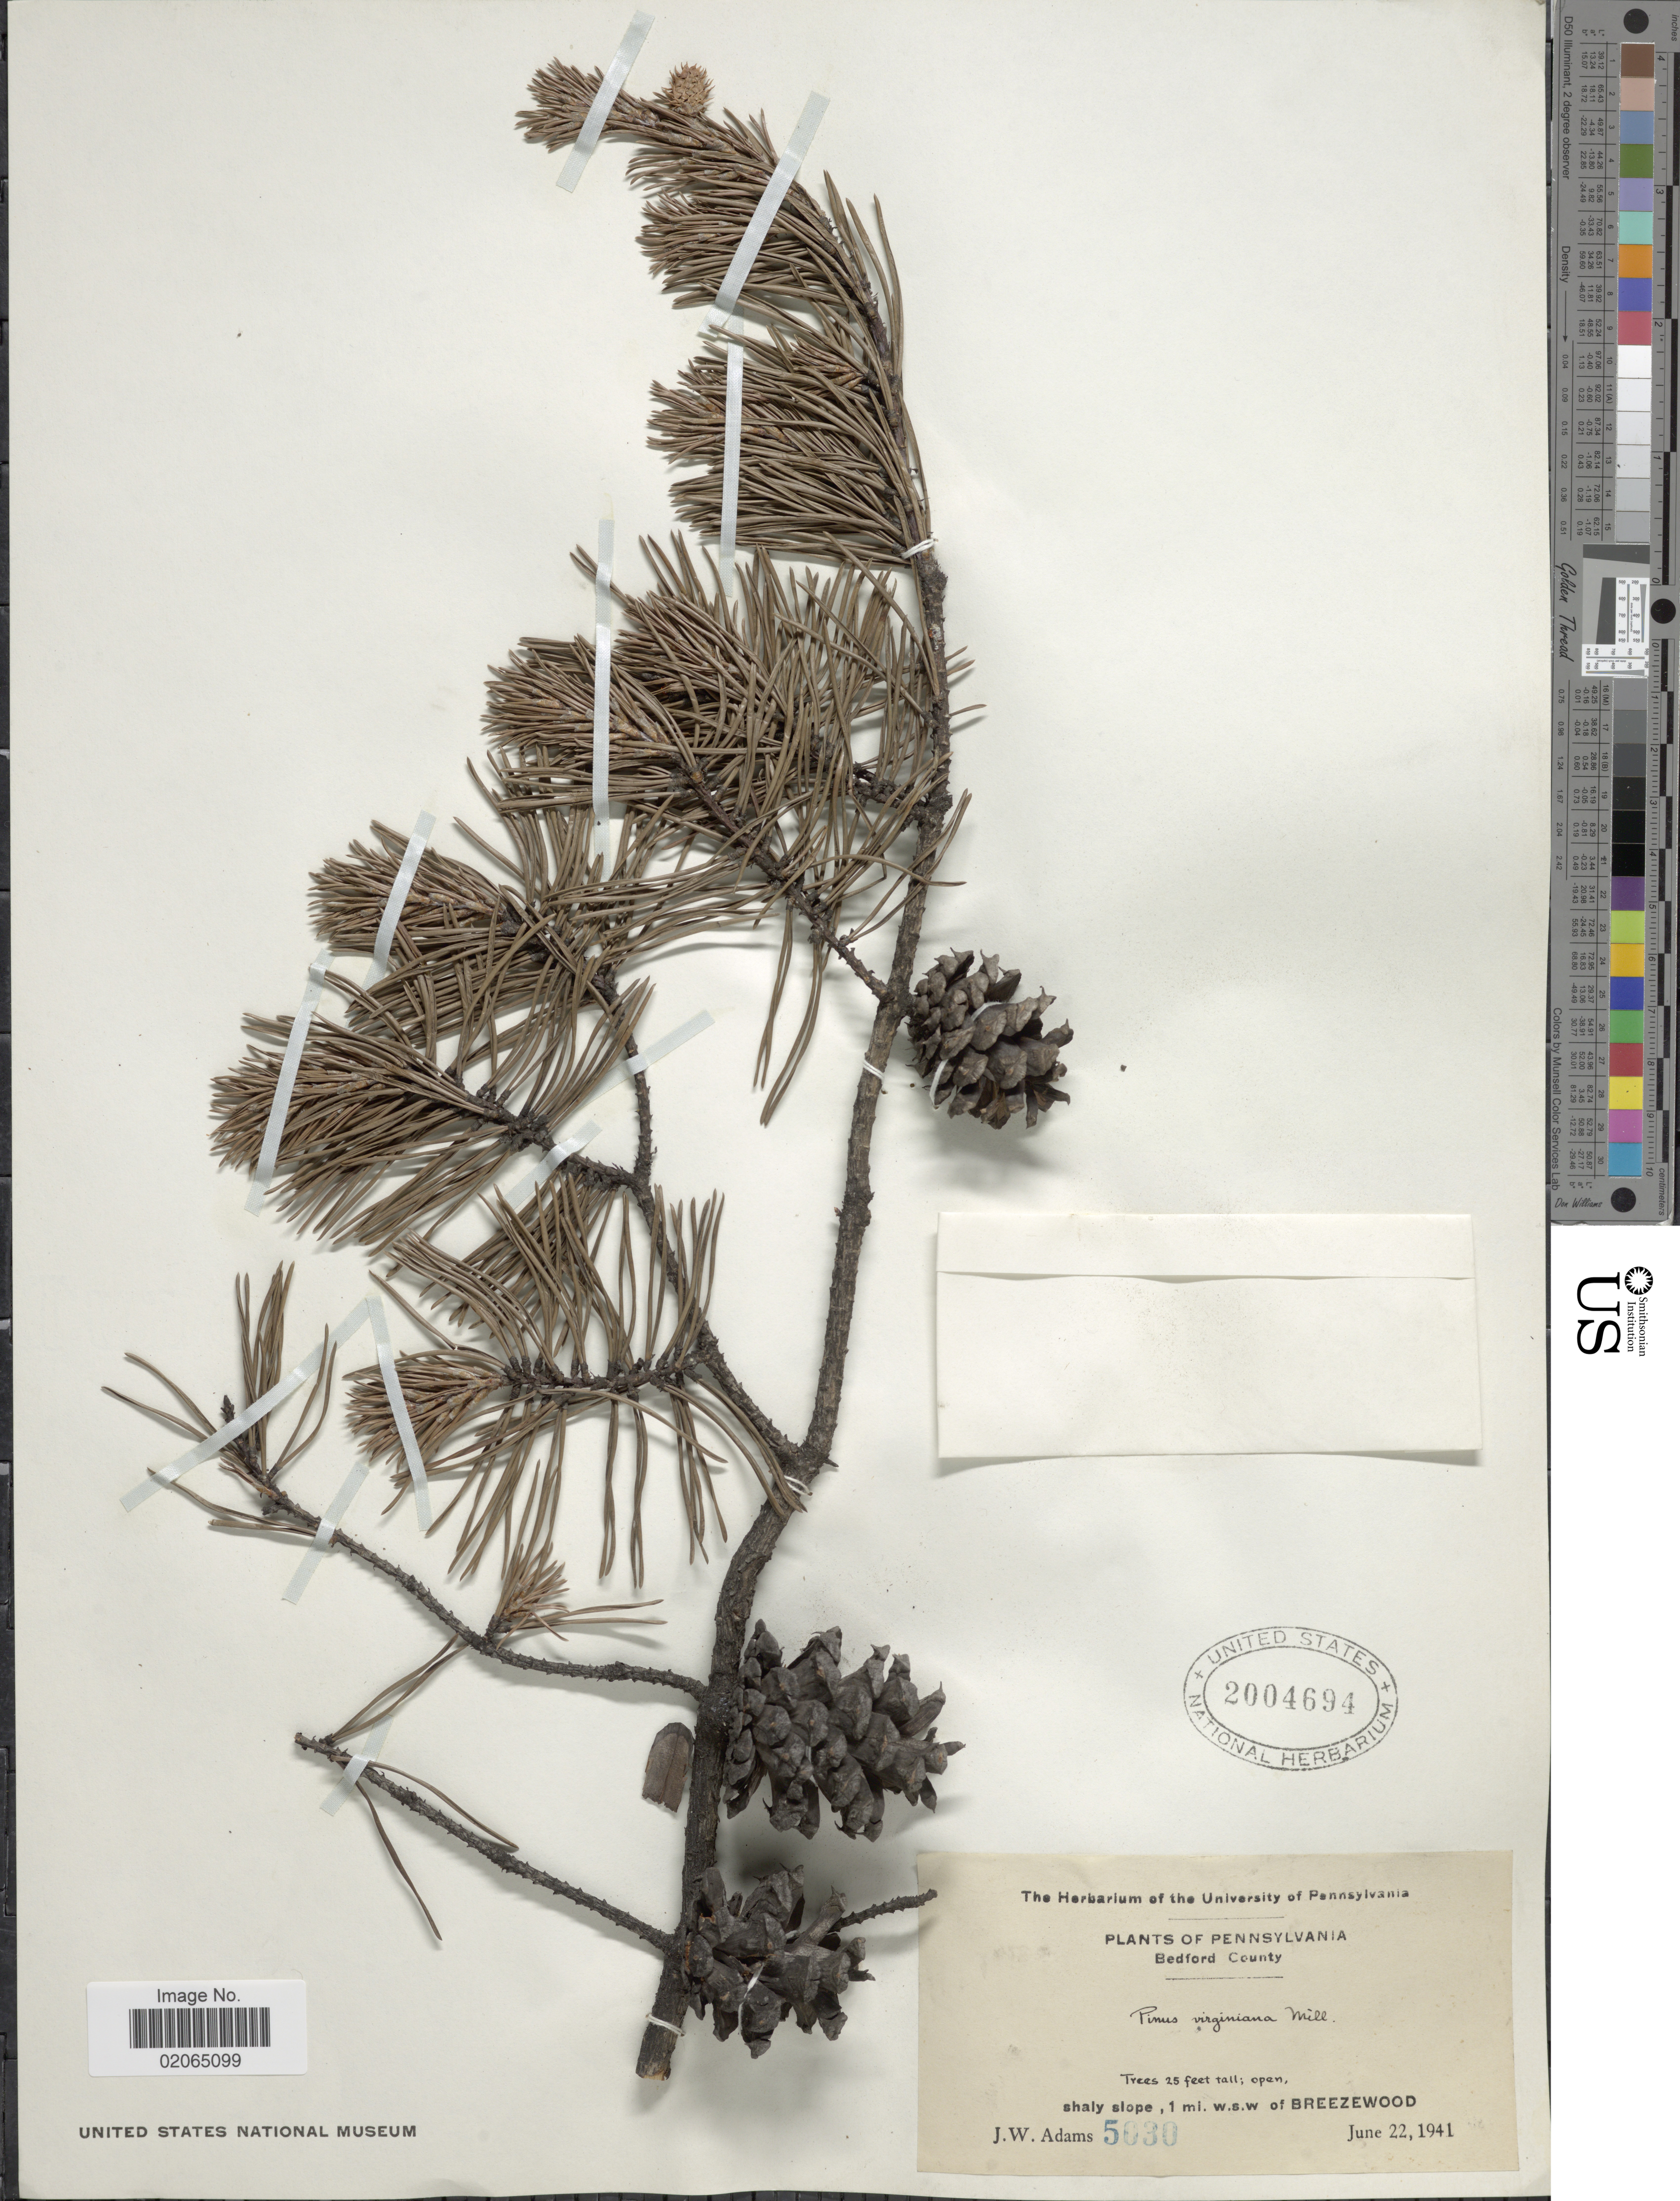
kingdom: Plantae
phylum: Tracheophyta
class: Pinopsida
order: Pinales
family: Pinaceae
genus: Pinus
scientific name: Pinus virginiana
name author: Mill.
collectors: J. Adams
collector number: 5630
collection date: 1941-06-22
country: United States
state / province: Pennsylvania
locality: Bedford County, Shaly slope, 1 mi. w.s.w. of Breezewood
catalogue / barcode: US 2004694